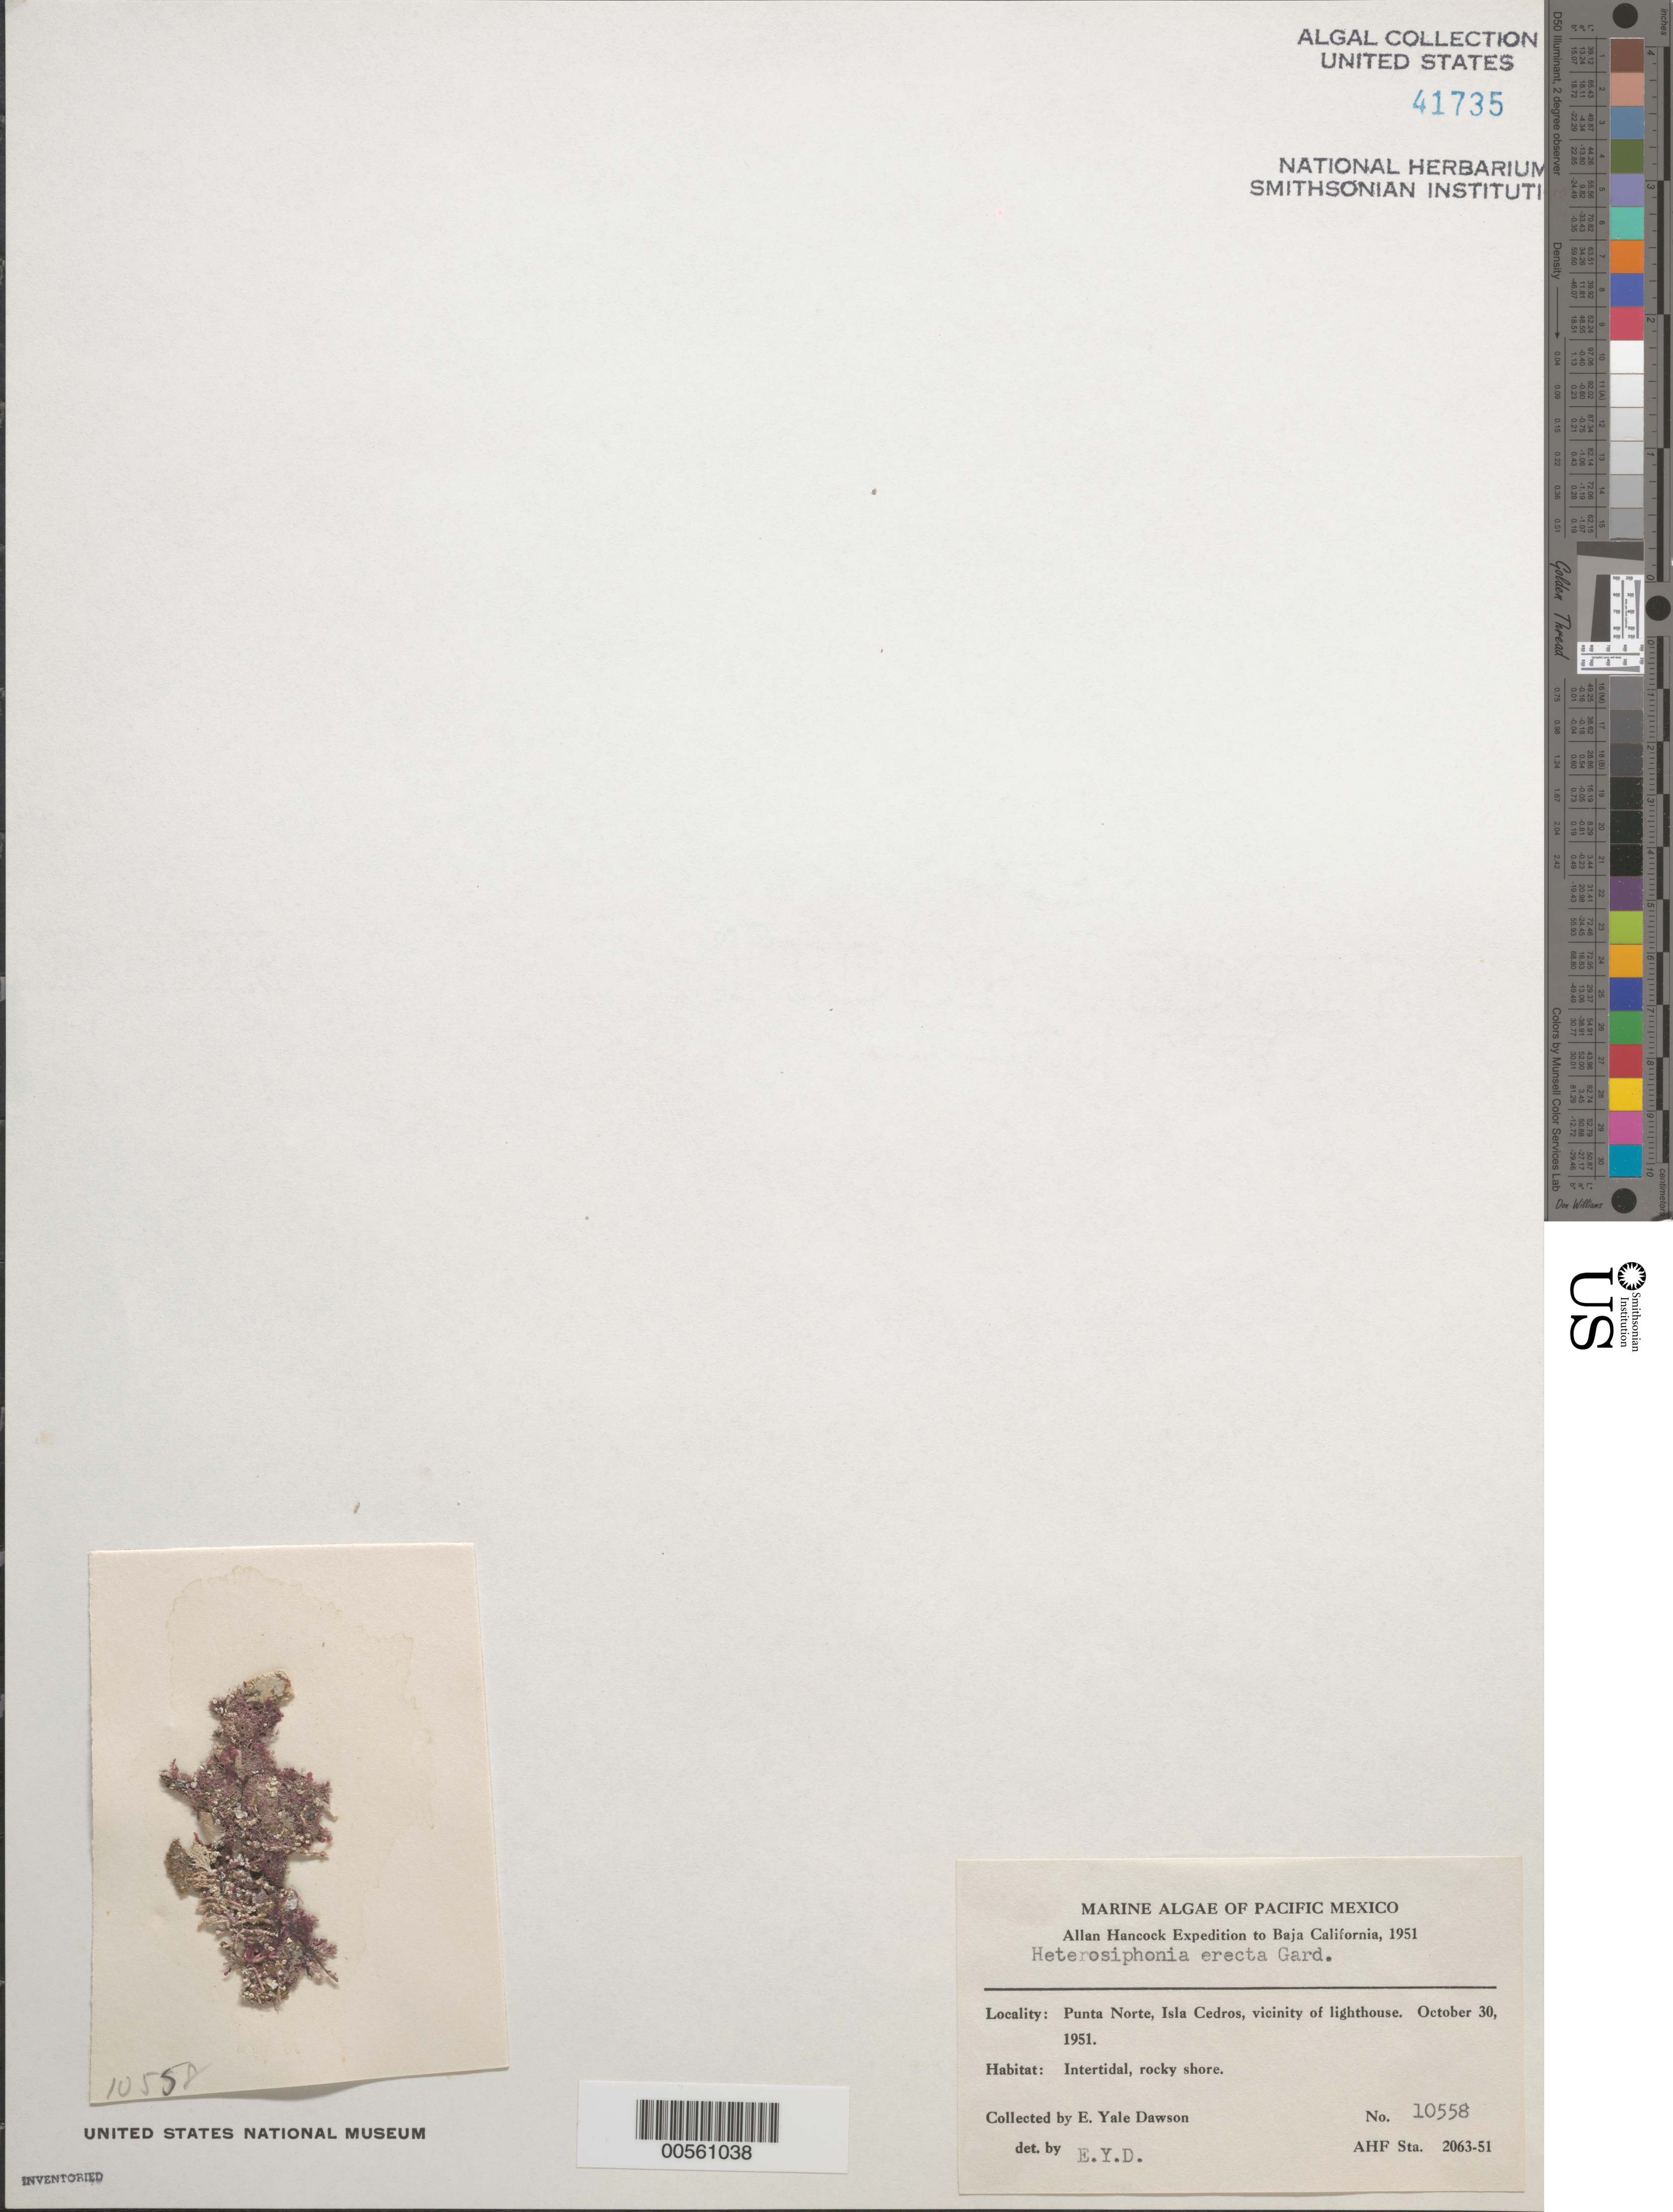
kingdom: Plantae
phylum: Rhodophyta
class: Florideophyceae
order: Ceramiales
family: Dasyaceae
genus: Heterosiphonia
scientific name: Heterosiphonia erecta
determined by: Dawson, E. Y.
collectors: E. Y. Dawson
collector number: EYD 10558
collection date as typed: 30 Oct 1951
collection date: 1951-10-30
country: Mexico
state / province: Baja California Norte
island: Isla Cedros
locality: Punta Norte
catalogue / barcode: US 41735